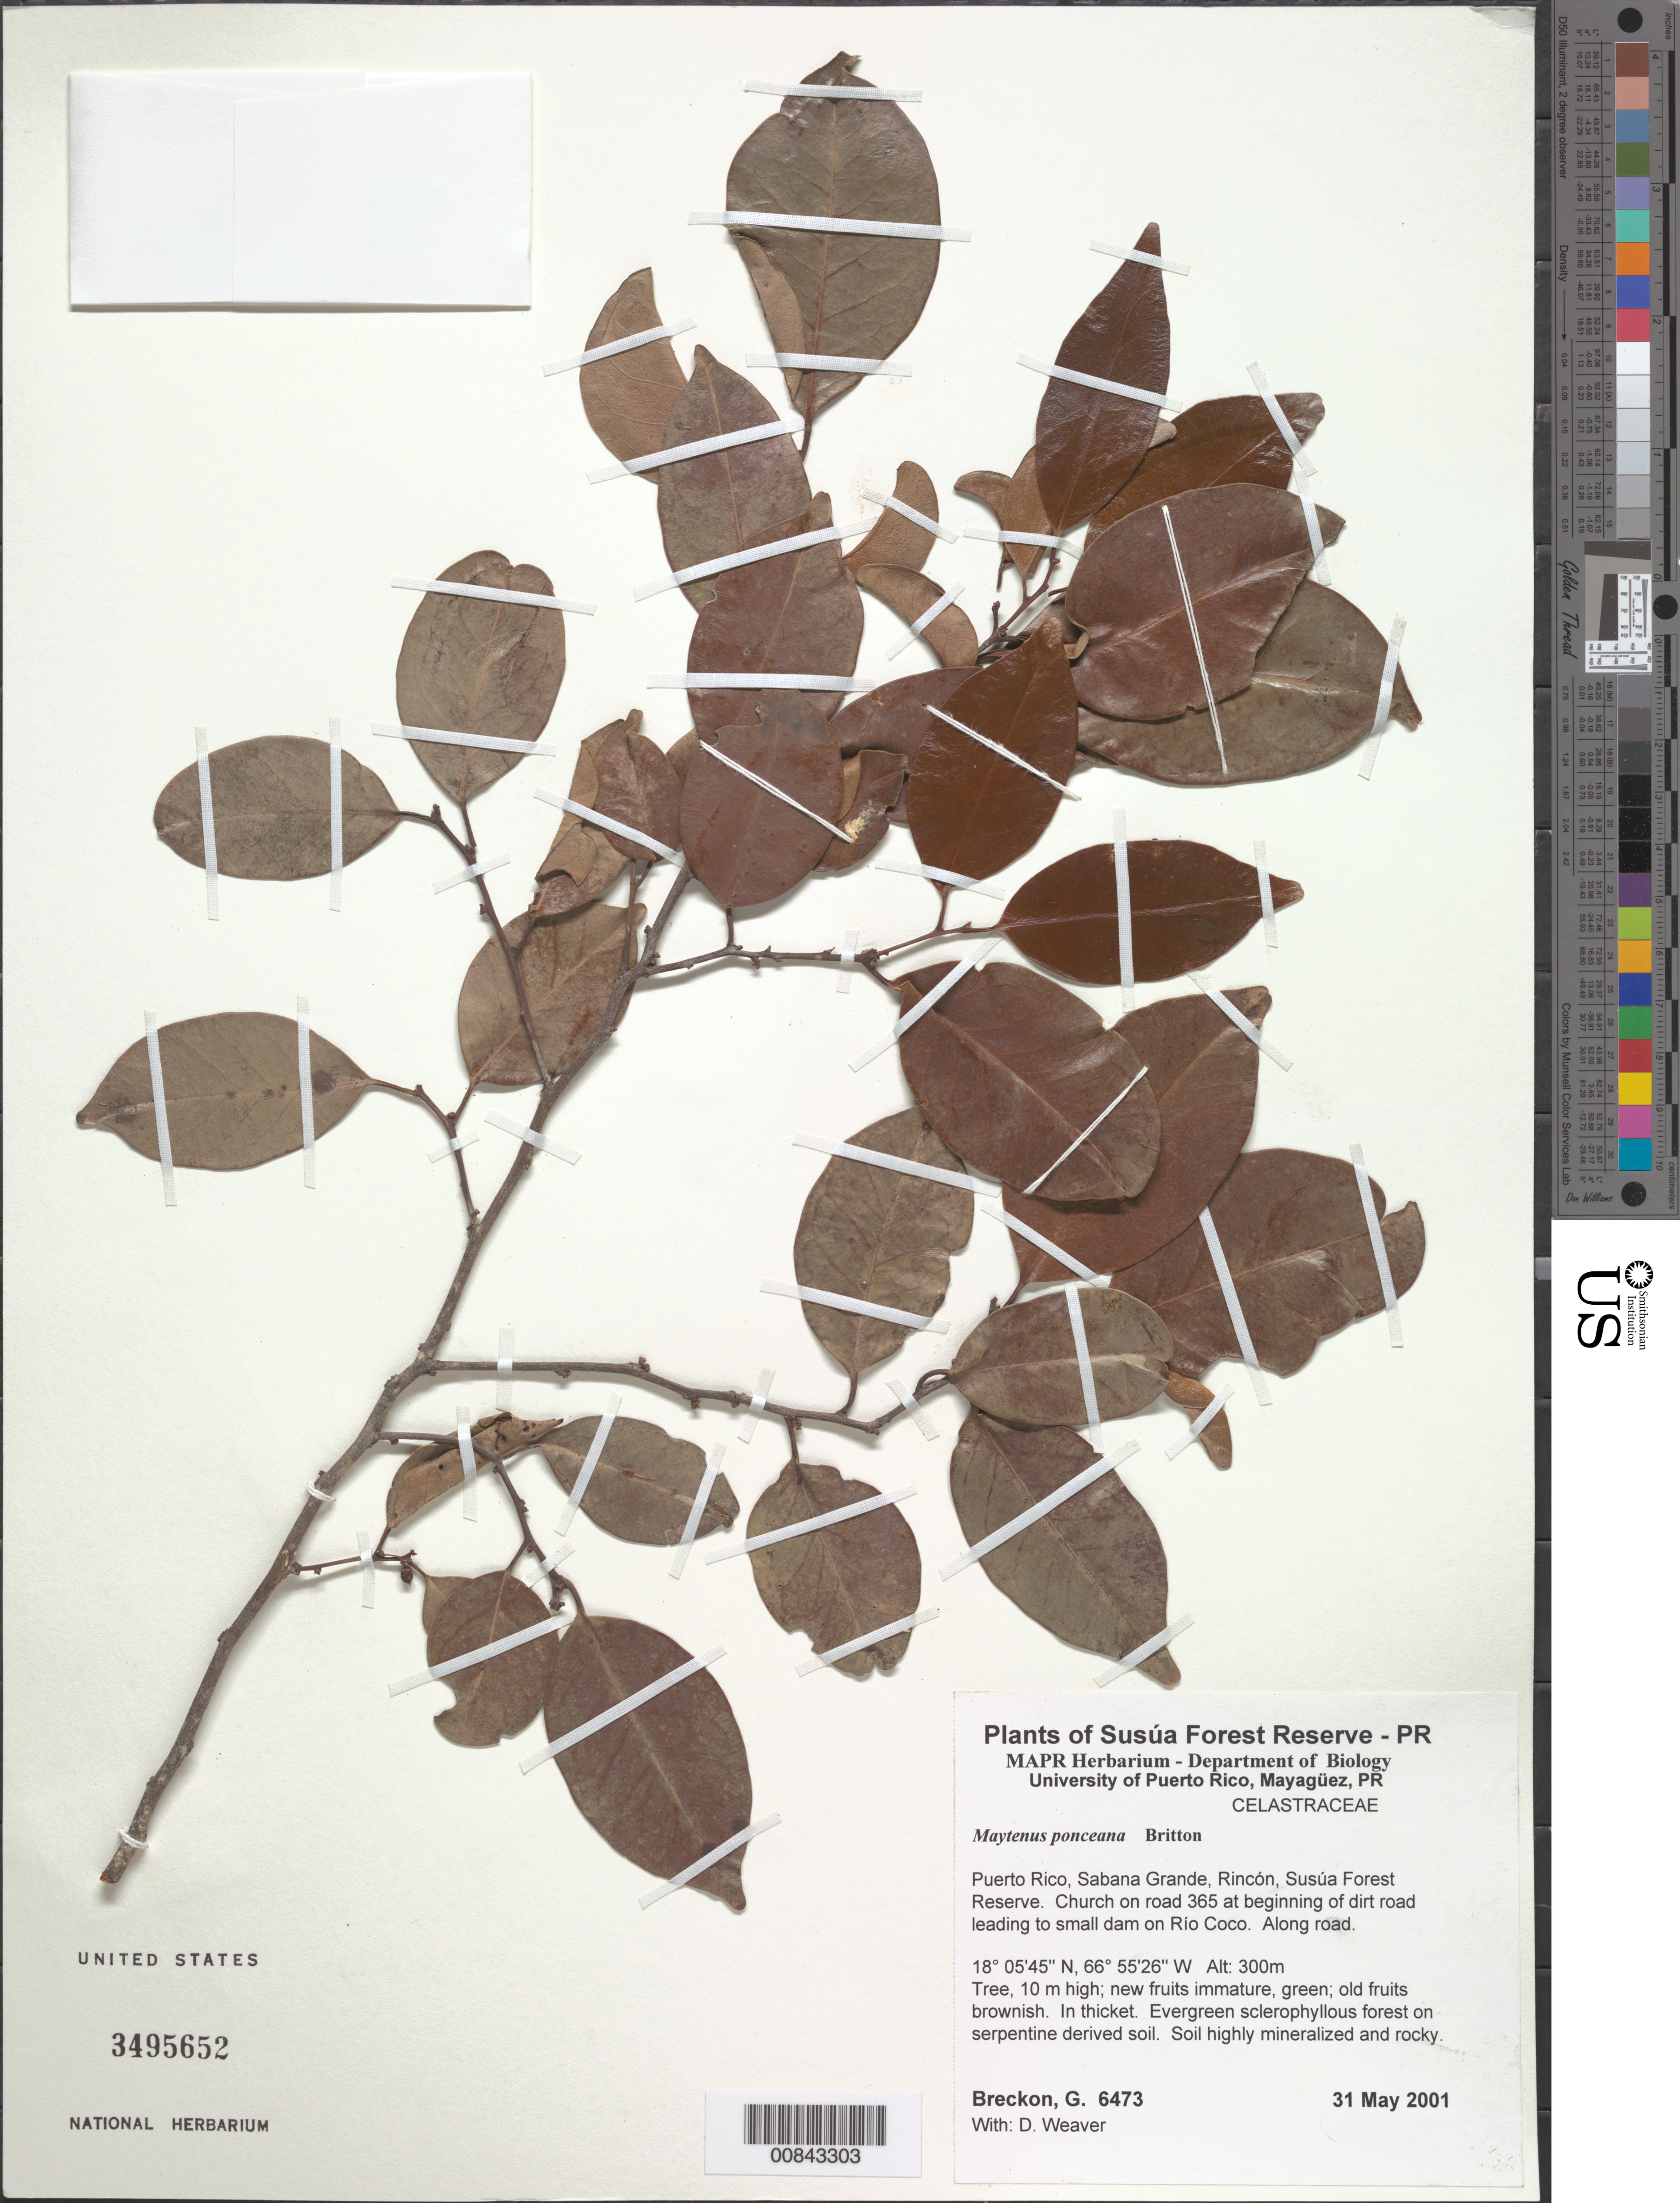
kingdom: Plantae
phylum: Tracheophyta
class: Magnoliopsida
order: Celastrales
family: Celastraceae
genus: Maytenus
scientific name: Maytenus ponceana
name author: Britton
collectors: G. Breckon & D. Weaver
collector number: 6473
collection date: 2001-05-31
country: Puerto Rico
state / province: Rincón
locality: Sabana Grande, Susúa Forest Reserve. Church on road 365 at beginning of dirt road leading to small dam on Río Coco.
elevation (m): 300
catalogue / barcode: US 3495652